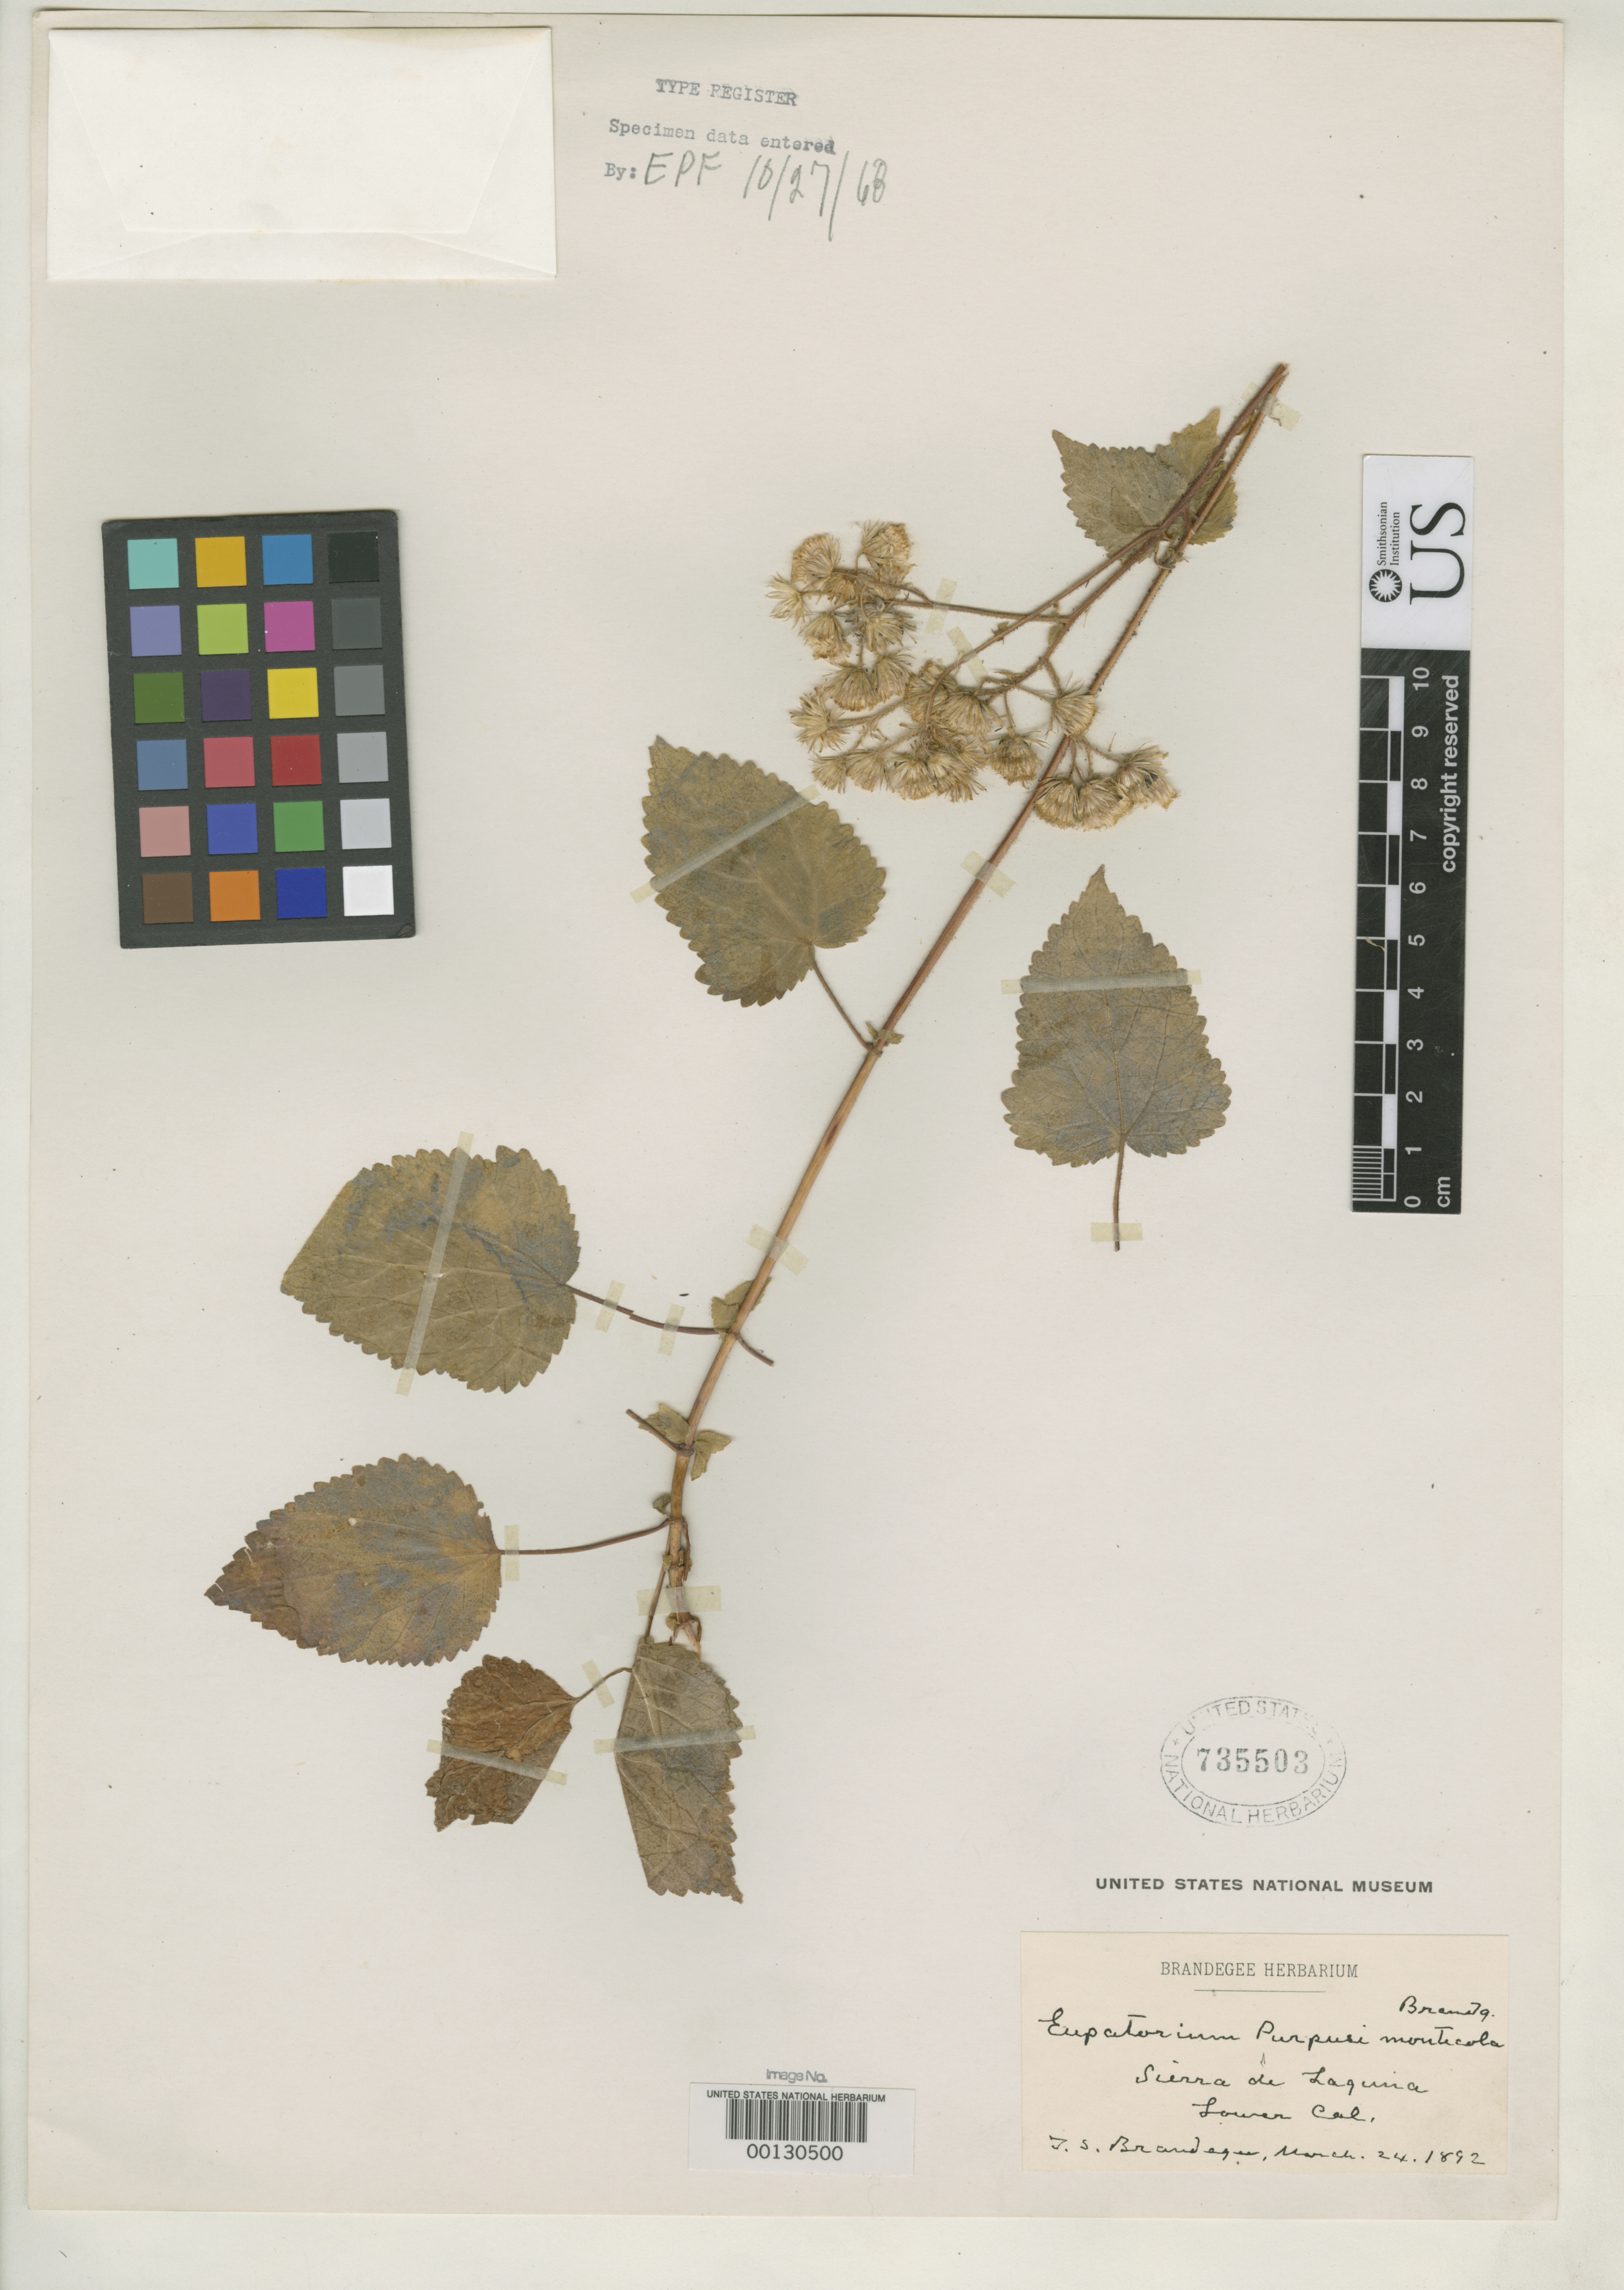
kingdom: Plantae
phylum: Tracheophyta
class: Magnoliopsida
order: Asterales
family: Asteraceae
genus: Eupatorium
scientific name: Eupatorium purpusii var. monticola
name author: Brandegee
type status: Syntype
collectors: T. S. Brandegee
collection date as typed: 24 Mar 1892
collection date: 1892-03-24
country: Mexico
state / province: Baja California Sur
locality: Sierra de Laguna, Lower Cal.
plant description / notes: Protologue with scant information; specimens at US have 2 different collection dates (non cited) and are probably syntypes.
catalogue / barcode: US 735503